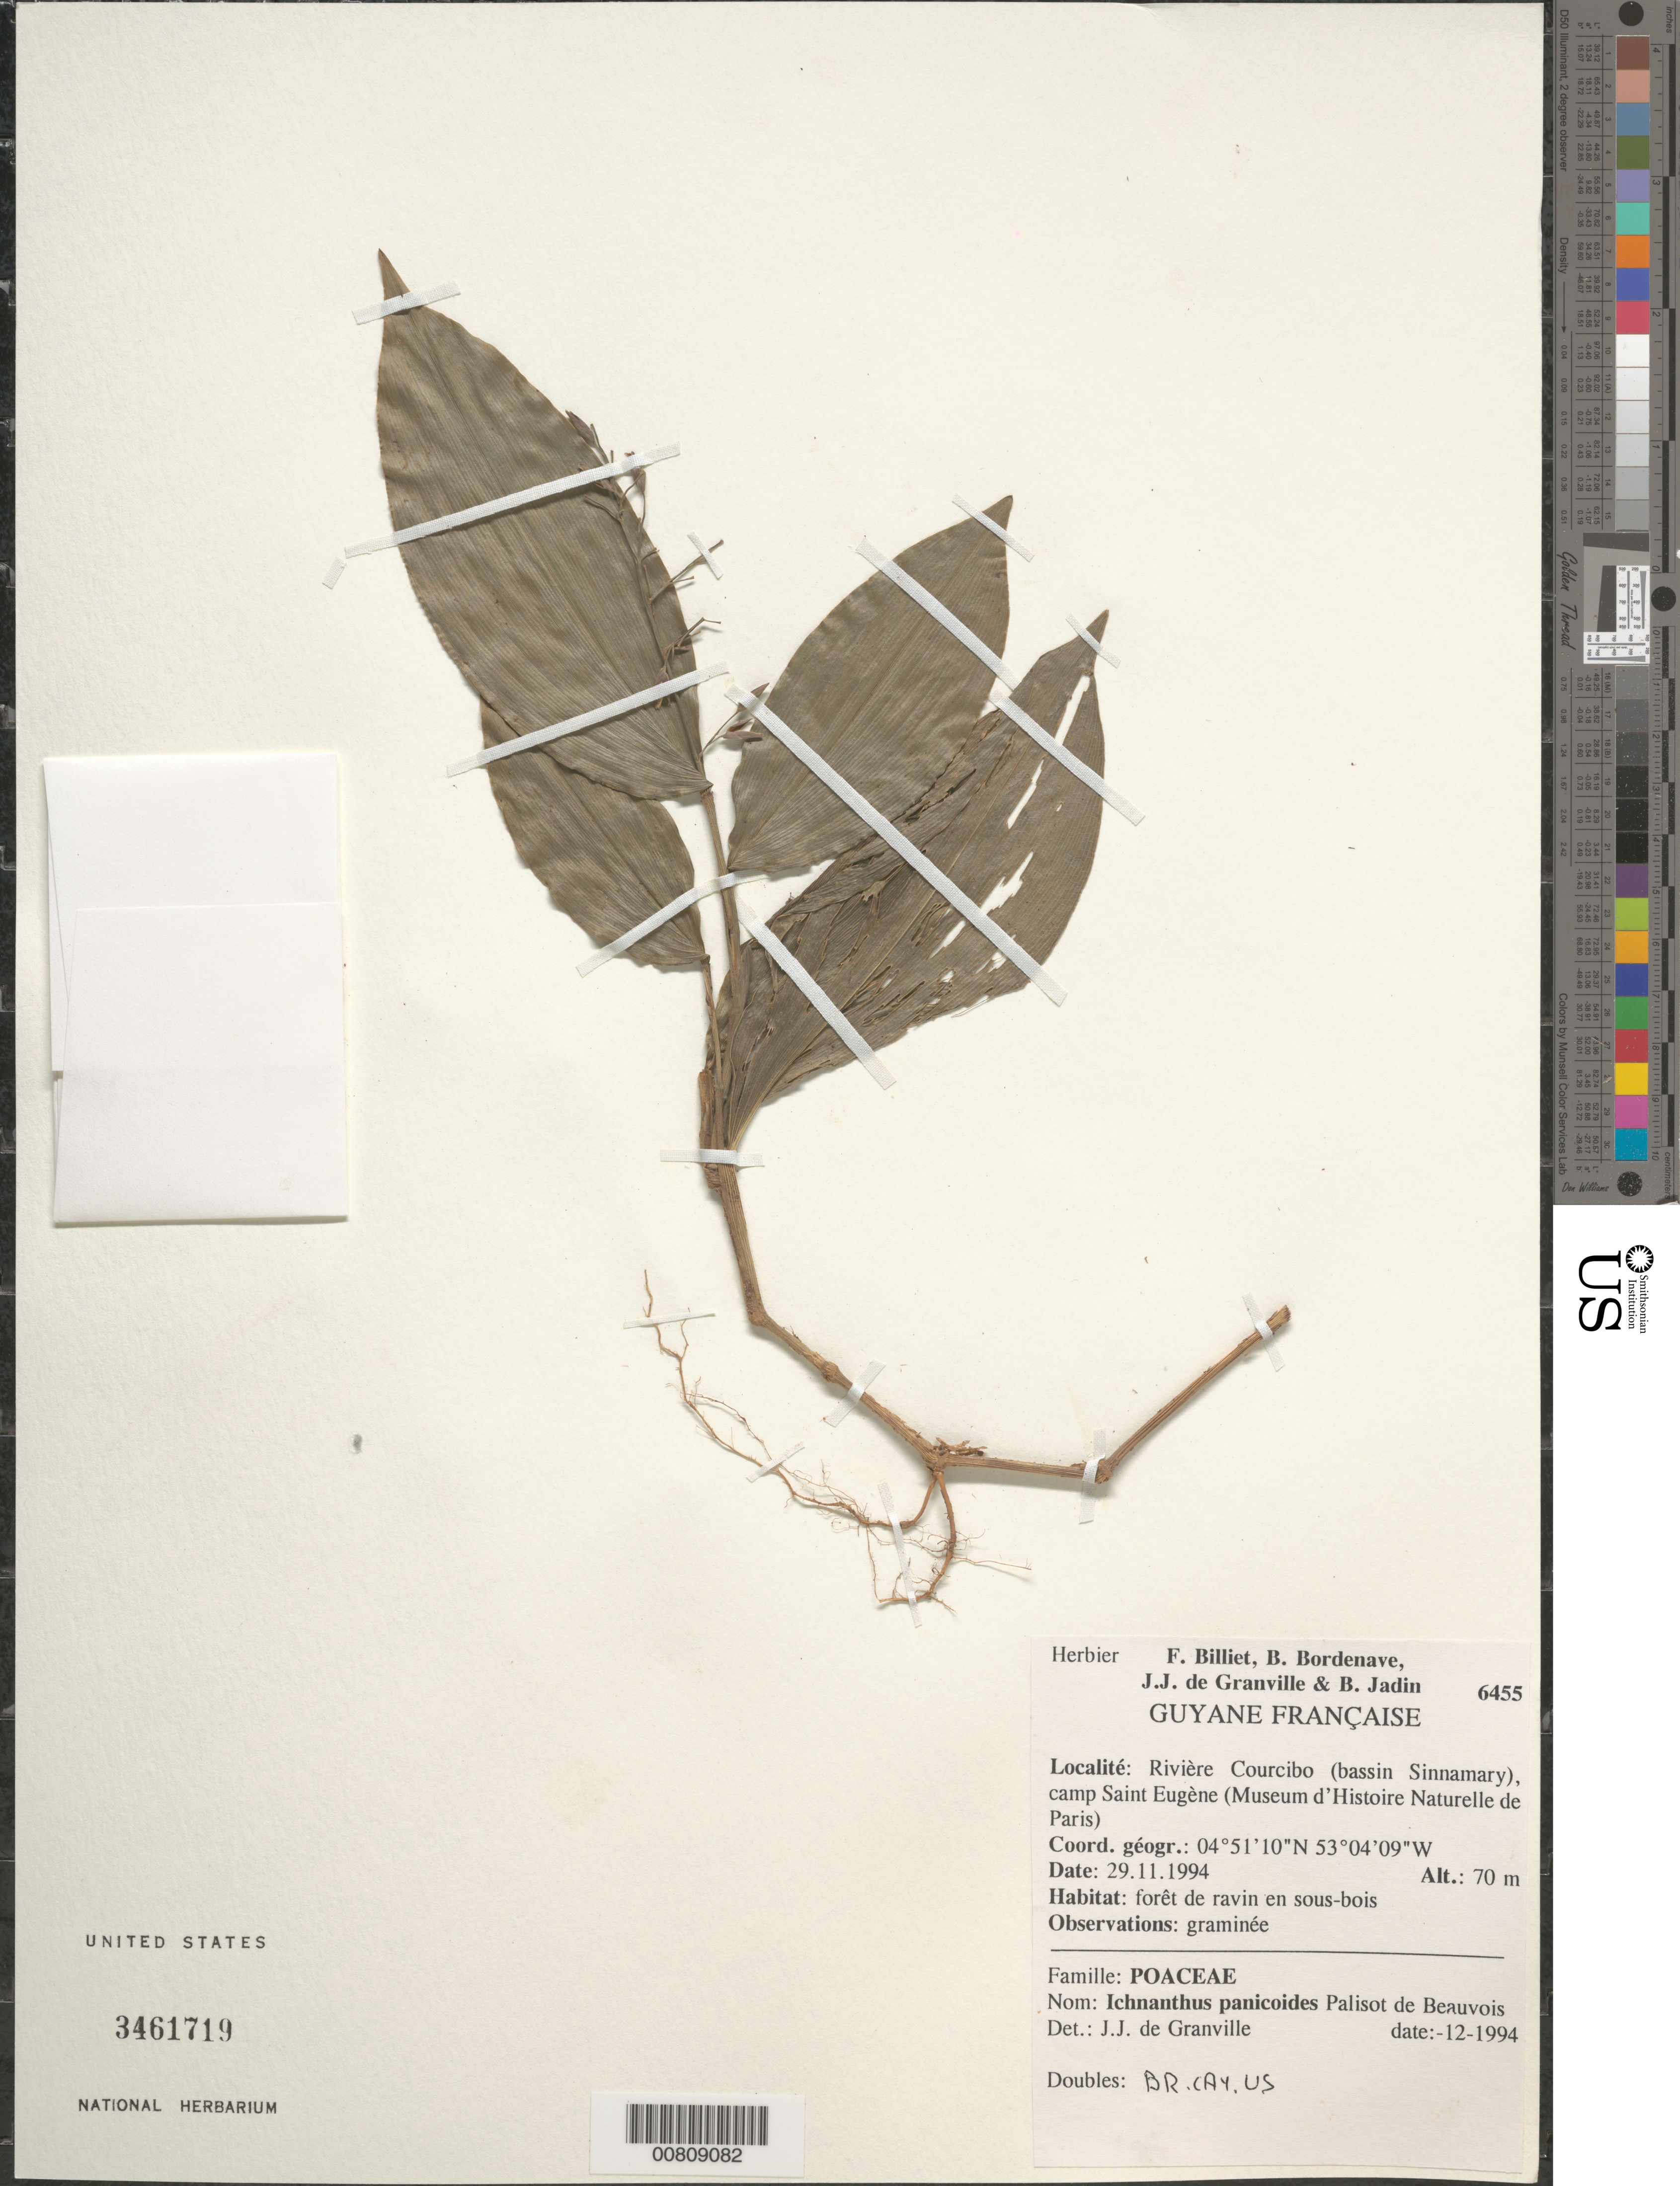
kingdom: Plantae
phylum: Tracheophyta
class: Liliopsida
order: Poales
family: Poaceae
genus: Ichnanthus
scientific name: Ichnanthus panicoides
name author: P. Beauv.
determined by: Granville, J. J. de, (CAY), Institut de Recherche pour le Developpement (IRD) (FRENCH GUIANA)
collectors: F. Billiet, B. Bordenave, J.-J. de Granville & B. Jadin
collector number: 6455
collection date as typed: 29-Nov-94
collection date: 1994-11-29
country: French Guiana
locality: Rivière Courcibo (Bassin Sinnamary), camp Saint Eugène (Museum d'Histoire Naturelle de Paris)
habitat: Fond de ravin en sous-bois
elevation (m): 70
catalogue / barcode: US 3461719